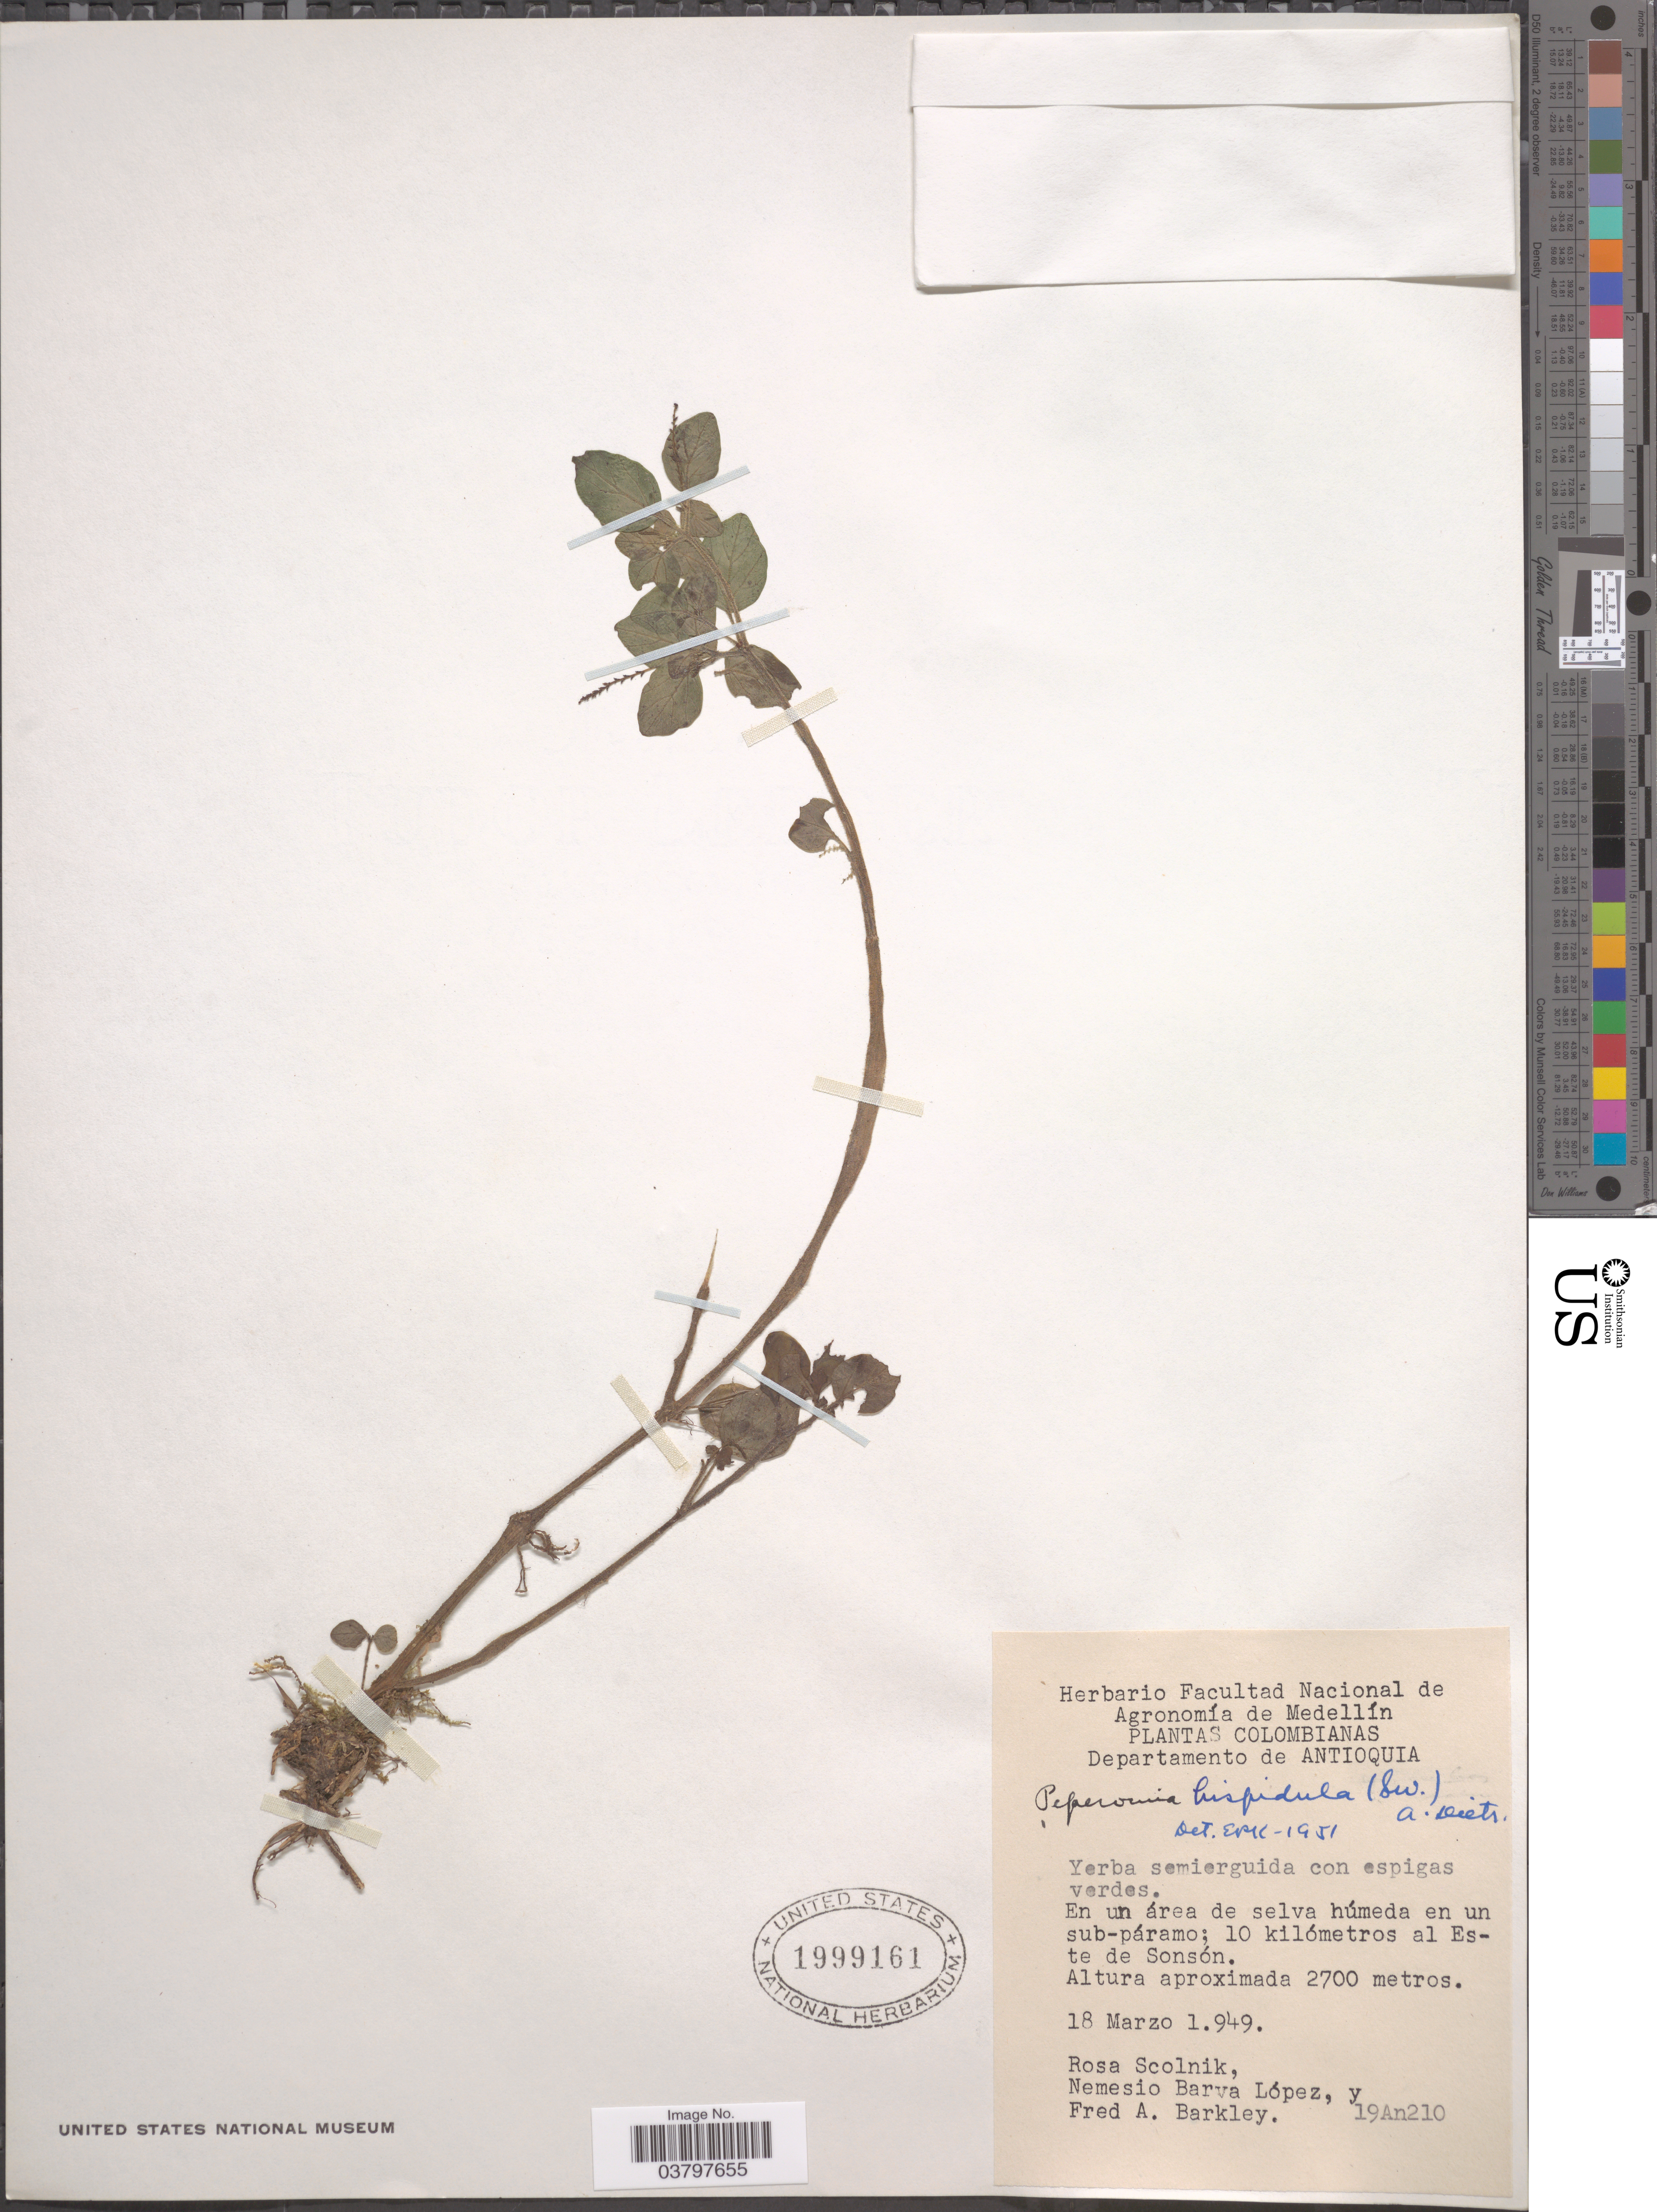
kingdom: Plantae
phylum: Tracheophyta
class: Magnoliopsida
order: Piperales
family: Piperaceae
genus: Peperomia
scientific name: Peperomia hispidula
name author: (Sw.) A. Dietr.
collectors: R. Scolnik, N. Lopez & F. A. Barkley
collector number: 19An210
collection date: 1949-03-18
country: Colombia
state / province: Antioquia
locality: Departamento de Antioquia. En un área de selva húmeda en un sub-páramo; 10 kilómetros al Este de Sonsón.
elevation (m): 2700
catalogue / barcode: US 1999161